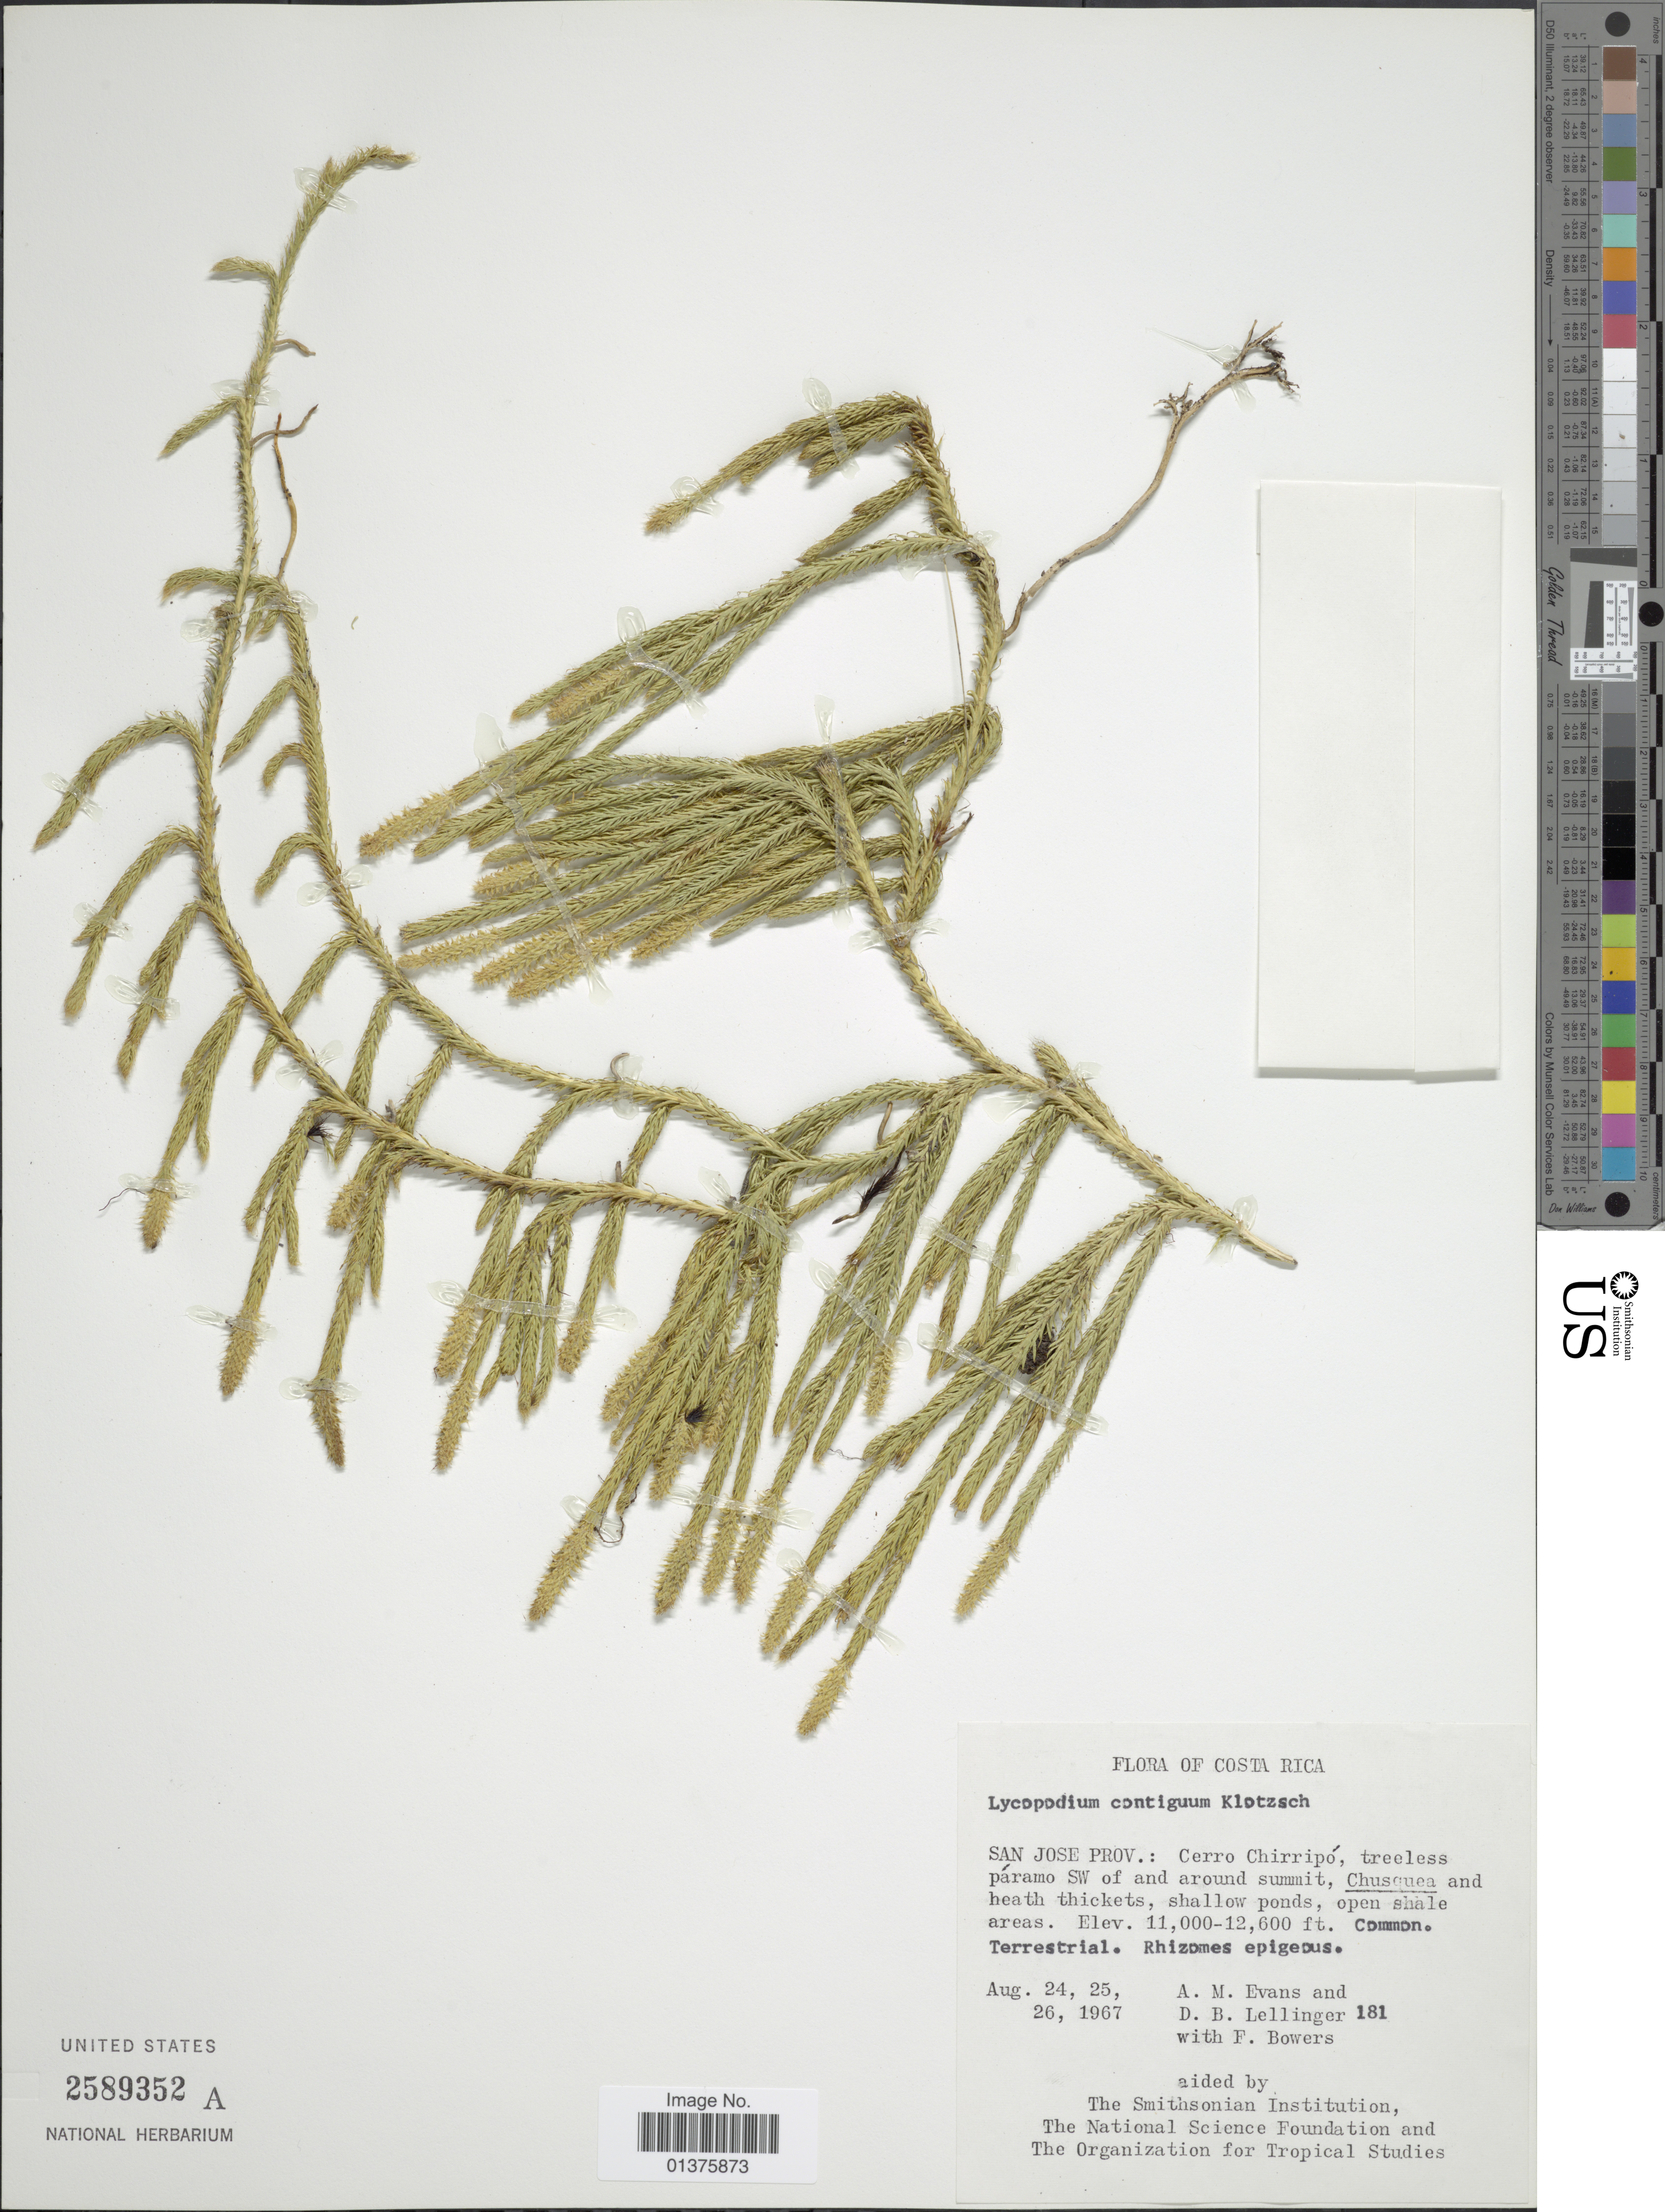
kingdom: Plantae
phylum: Tracheophyta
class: Lycopodiopsida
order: Lycopodiales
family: Lycopodiaceae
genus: Lycopodium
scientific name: Lycopodium clavatum subsp. contiguum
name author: (Klotzsch) B. Øllg.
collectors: A. M. Evans, D. B. Lellinger & F. Bowers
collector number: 181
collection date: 1967-08-24/1967-08-26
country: Costa Rica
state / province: San José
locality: Cerro Chirripó, treeless páramo SW of and around summit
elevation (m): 3353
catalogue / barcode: US 2589352A